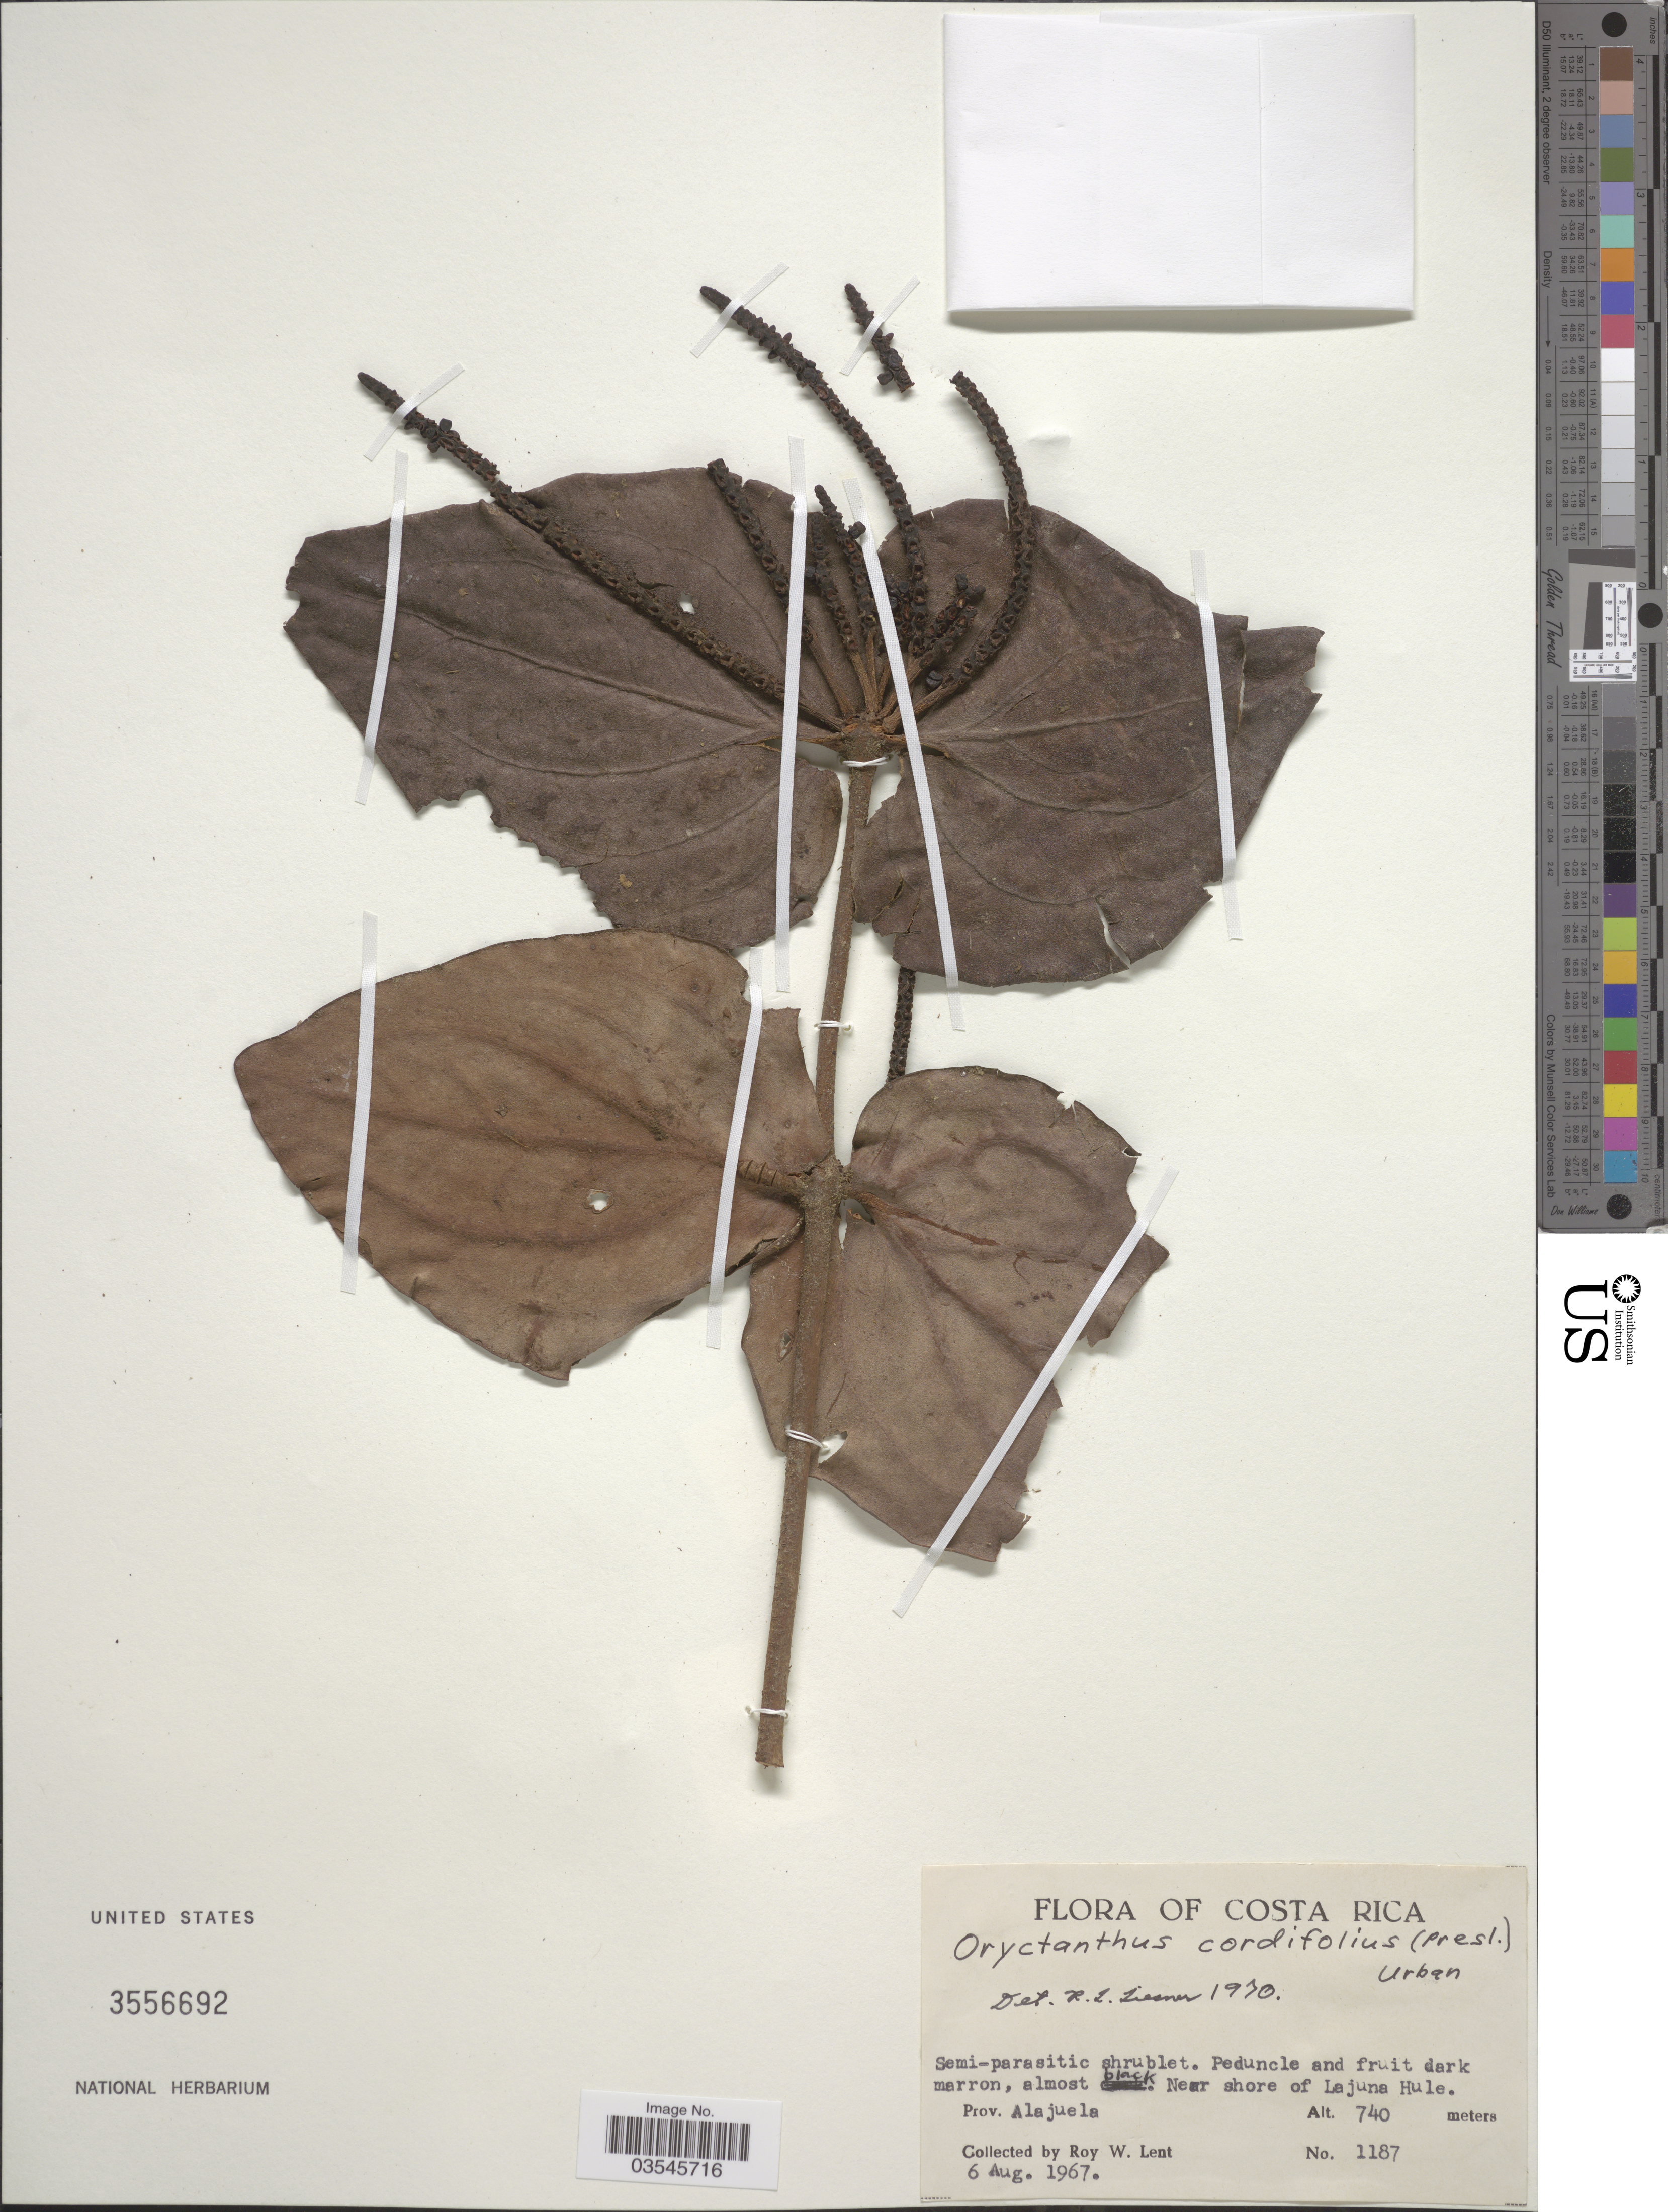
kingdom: Plantae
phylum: Tracheophyta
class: Magnoliopsida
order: Santalales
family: Loranthaceae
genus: Oryctanthus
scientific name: Oryctanthus cordifolius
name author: (C. Presl) Urb.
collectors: R. W. Lent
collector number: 1187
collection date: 1967-08-06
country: Costa Rica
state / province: Alajuela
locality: Near shore of Lajuna Hule.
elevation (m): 740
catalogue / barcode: US 3556692